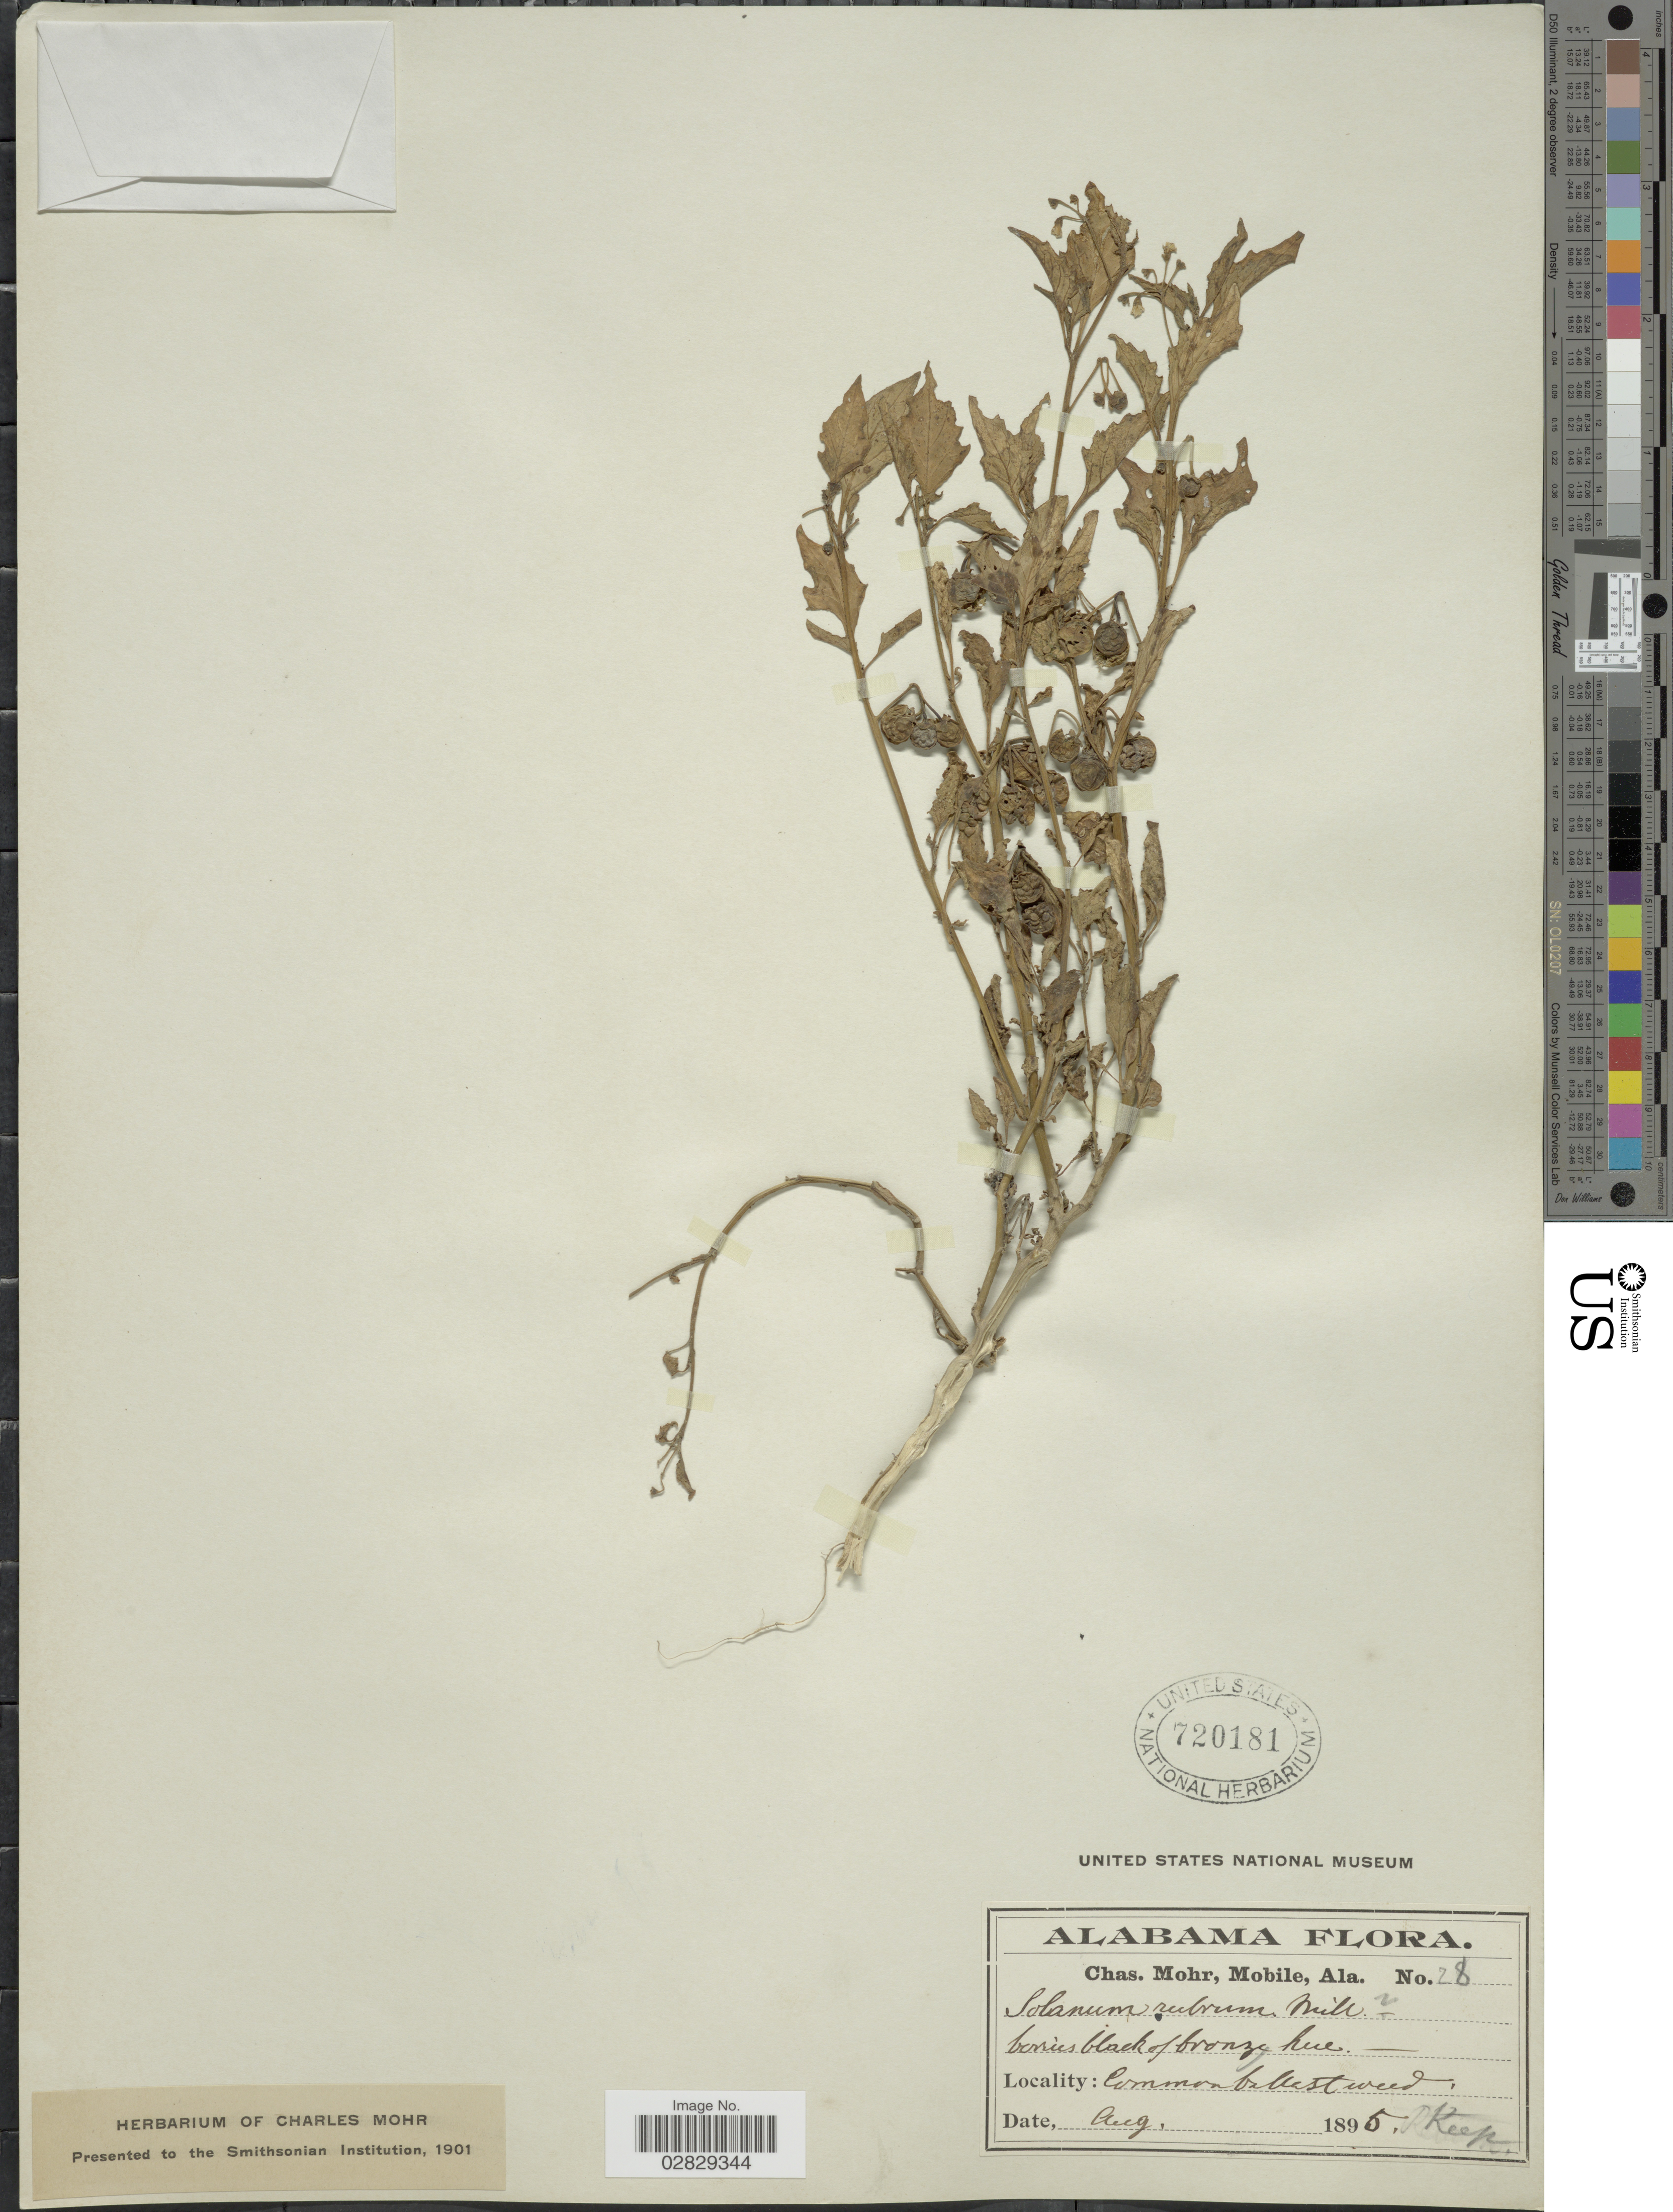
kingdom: Plantae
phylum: Tracheophyta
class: Magnoliopsida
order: Solanales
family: Solanaceae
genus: Solanum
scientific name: Solanum rubrum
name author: Mill.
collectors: Mohr, C. T. (herbarium)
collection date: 1895-08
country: United States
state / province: Alabama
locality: Common Ballast weed.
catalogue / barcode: US 720181